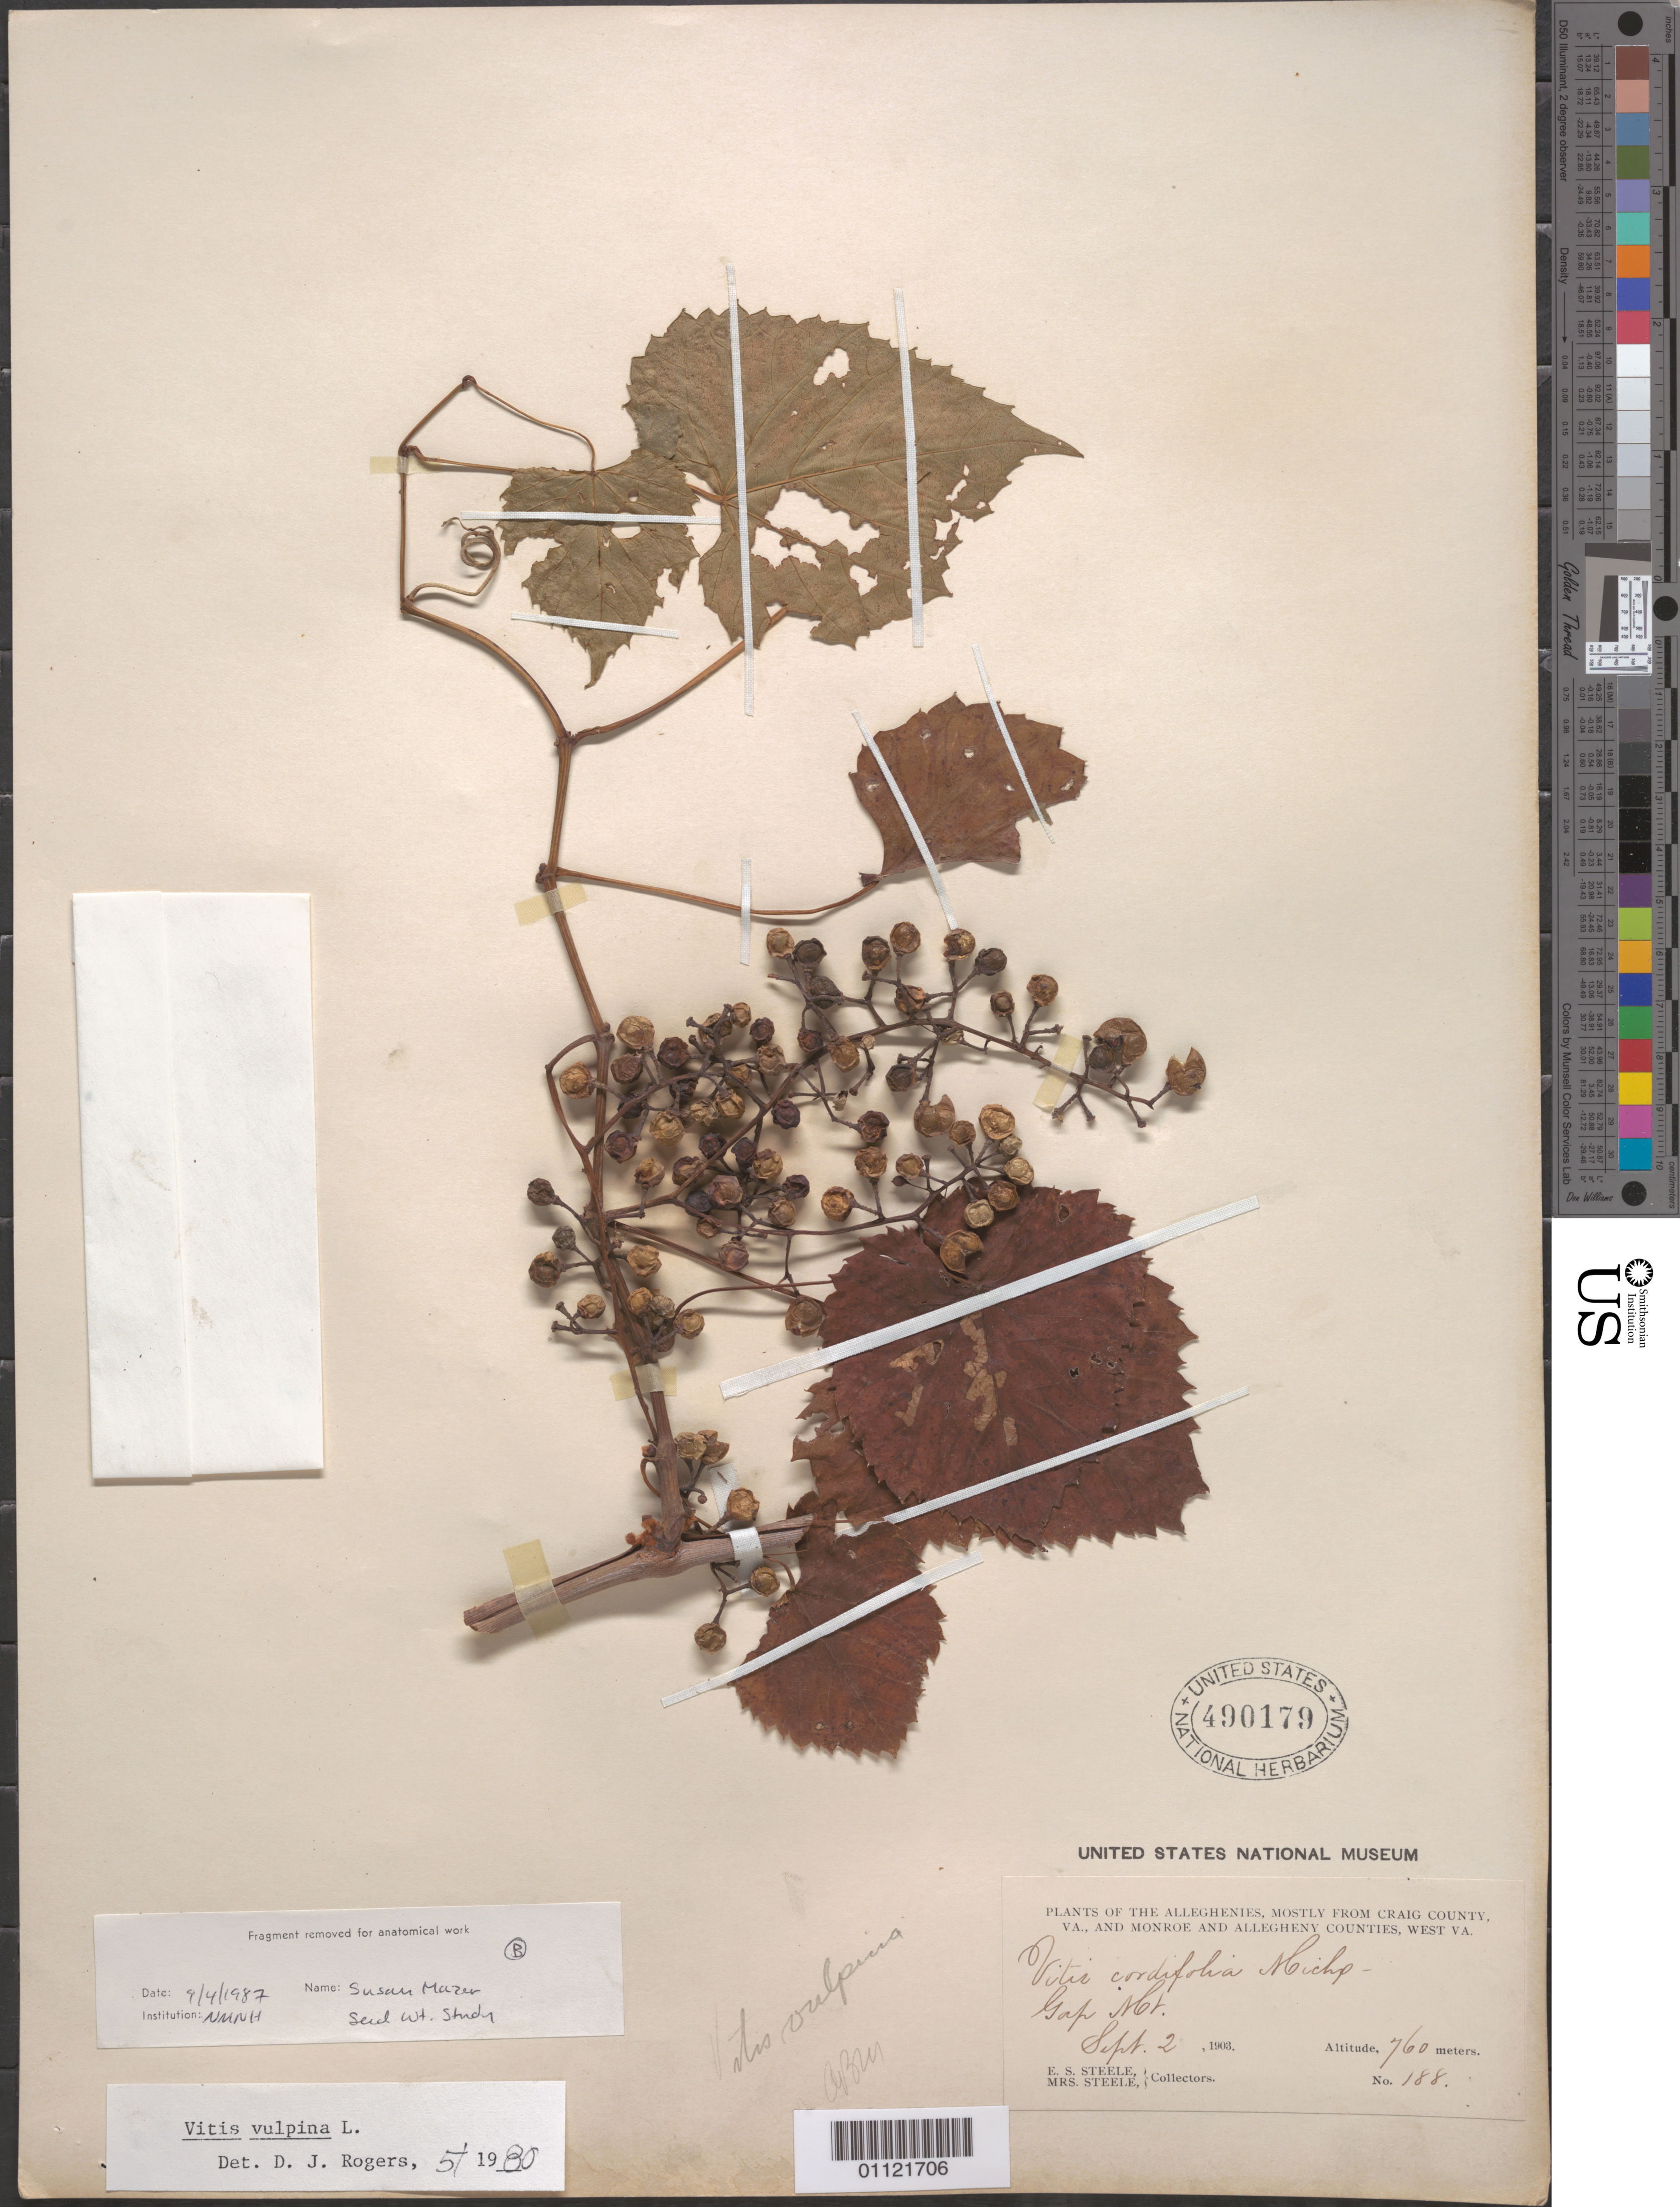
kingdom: Plantae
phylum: Tracheophyta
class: Magnoliopsida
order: Vitales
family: Vitaceae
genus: Vitis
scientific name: Vitis vulpina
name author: L.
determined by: Rogers, D. J.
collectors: E. Steele & Mrs. E. S. Steele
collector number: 188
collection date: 1903-09-03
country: United States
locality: Alleghenies, mostly from Craig Co, VA., and Monroe and Allegheny Co, West VA.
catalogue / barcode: US 490179